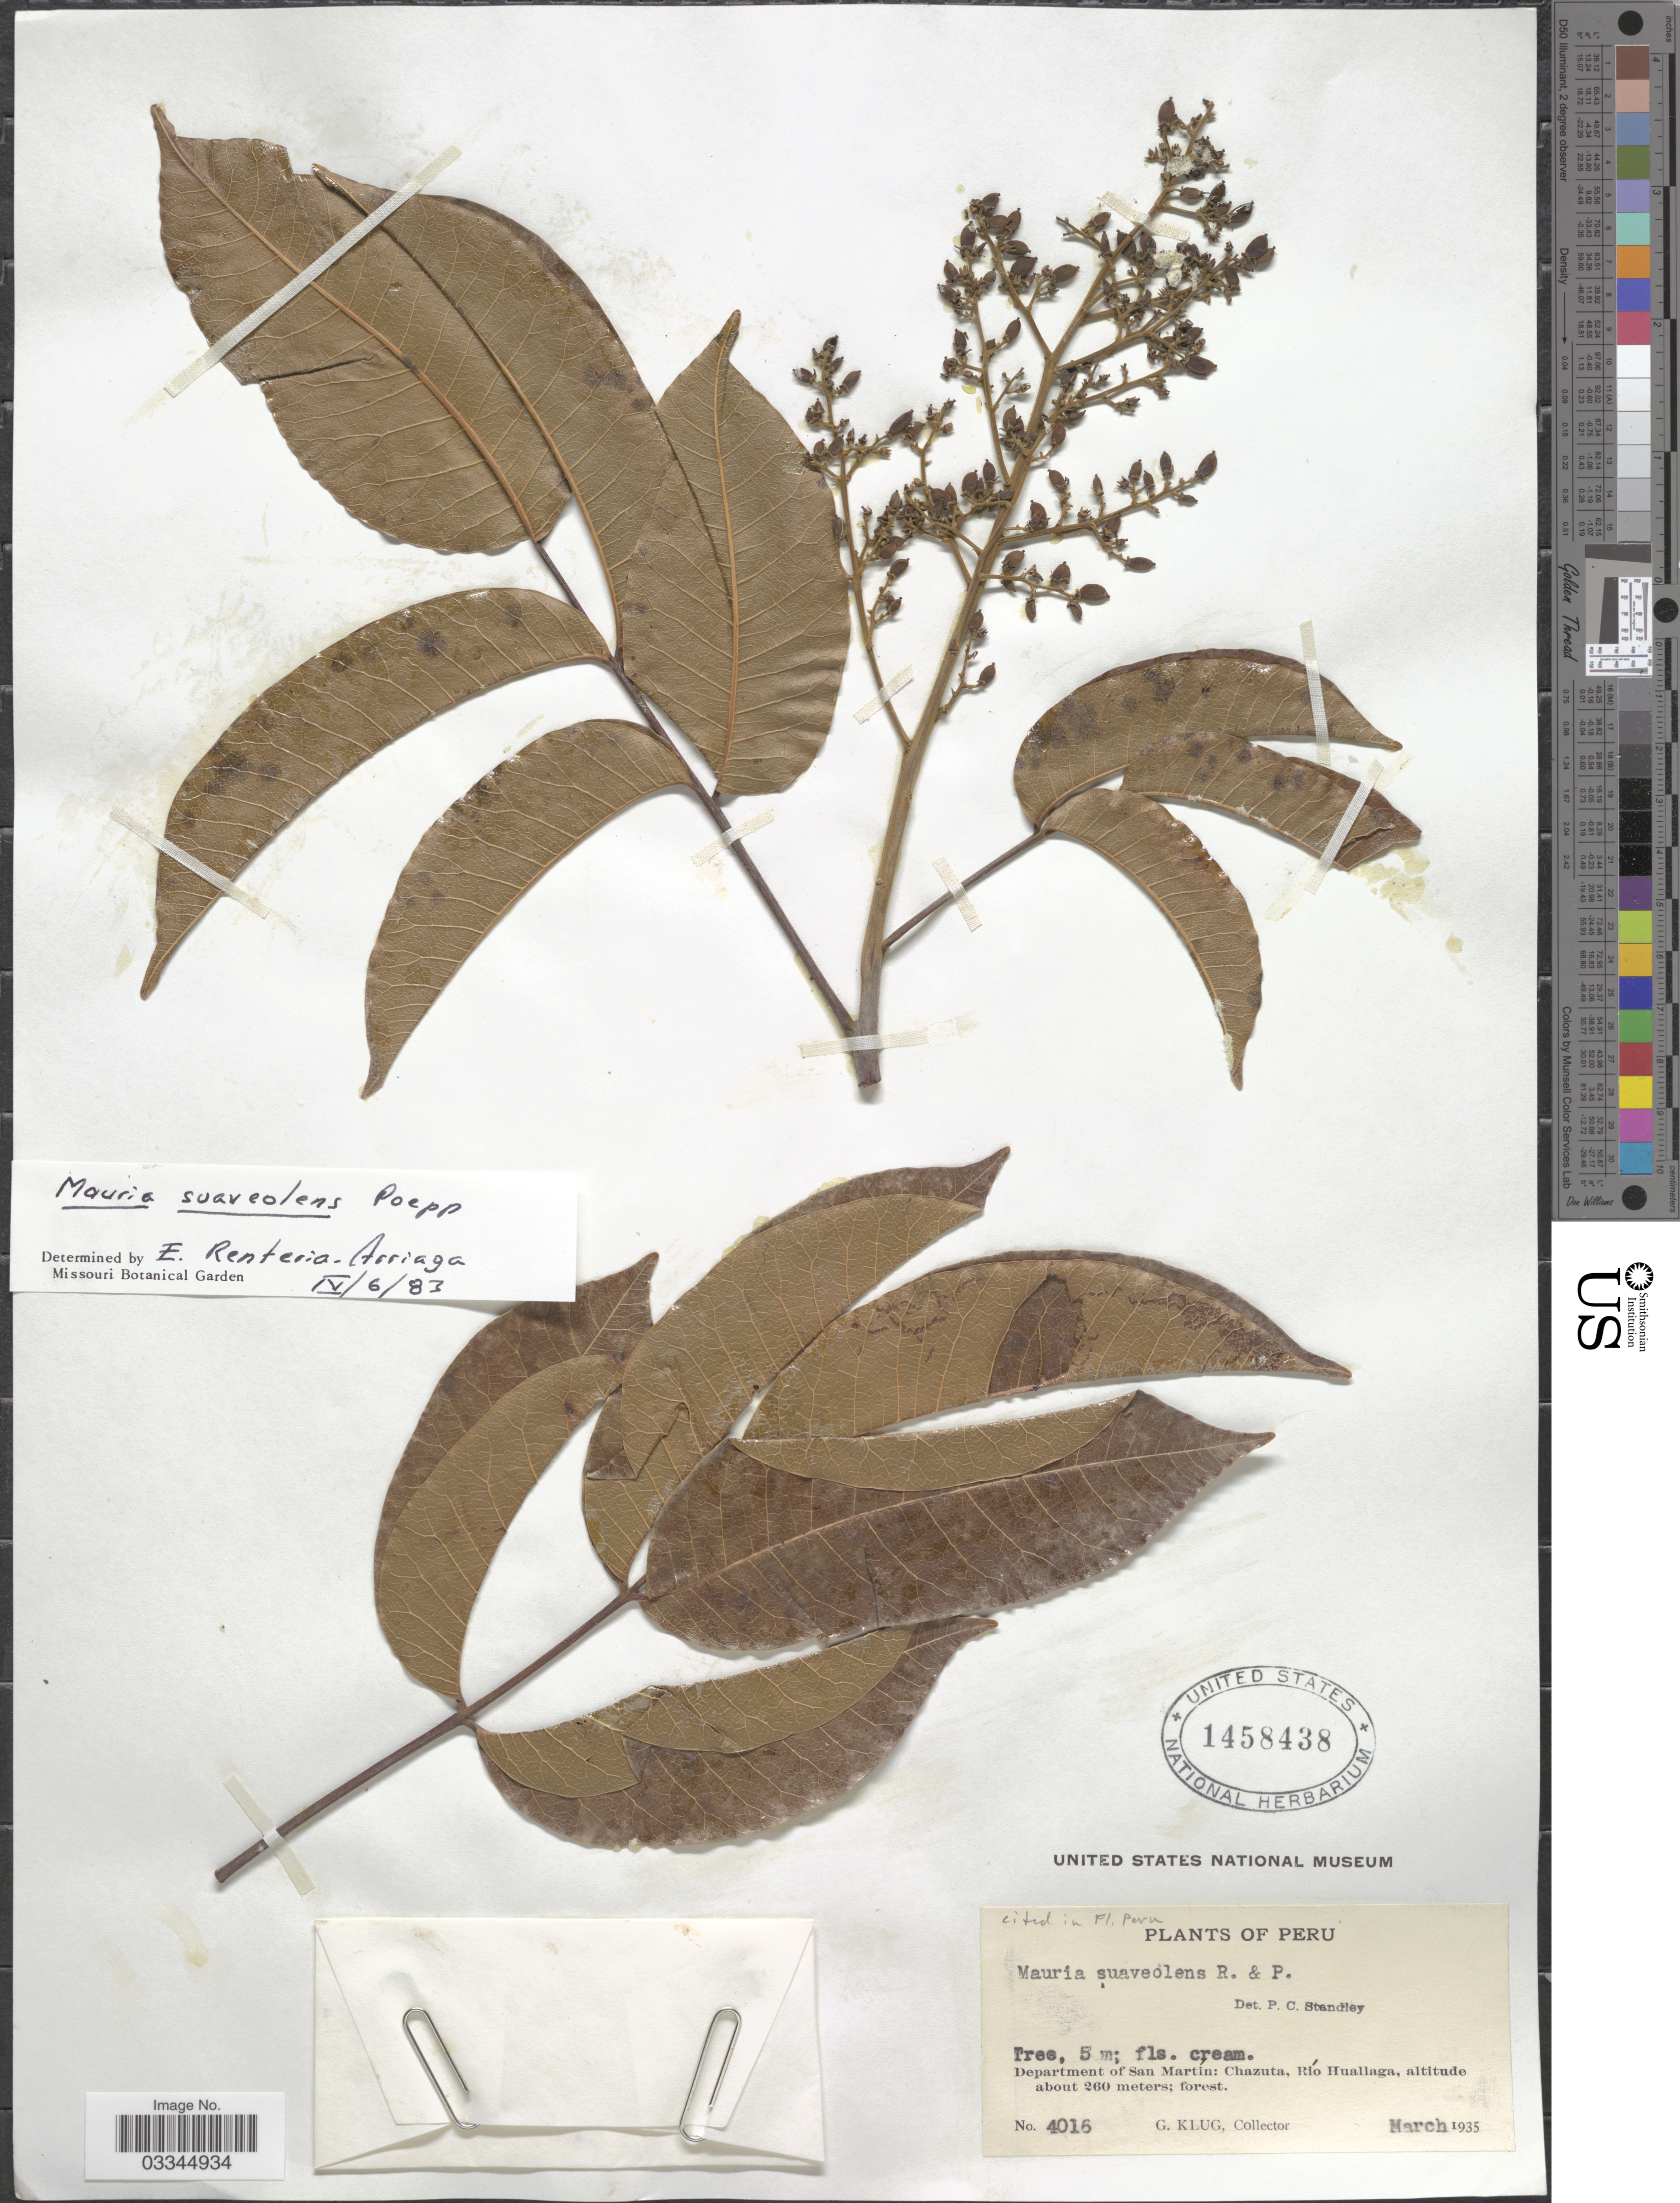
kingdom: Plantae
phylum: Tracheophyta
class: Magnoliopsida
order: Sapindales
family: Anacardiaceae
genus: Mauria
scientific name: Mauria suaveolens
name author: Poepp.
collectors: G. Klug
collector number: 4016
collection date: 1935-03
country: Peru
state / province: San Martín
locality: Department of San Martin: Chazuta, Río Huallaga.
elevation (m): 260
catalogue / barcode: US 1458438